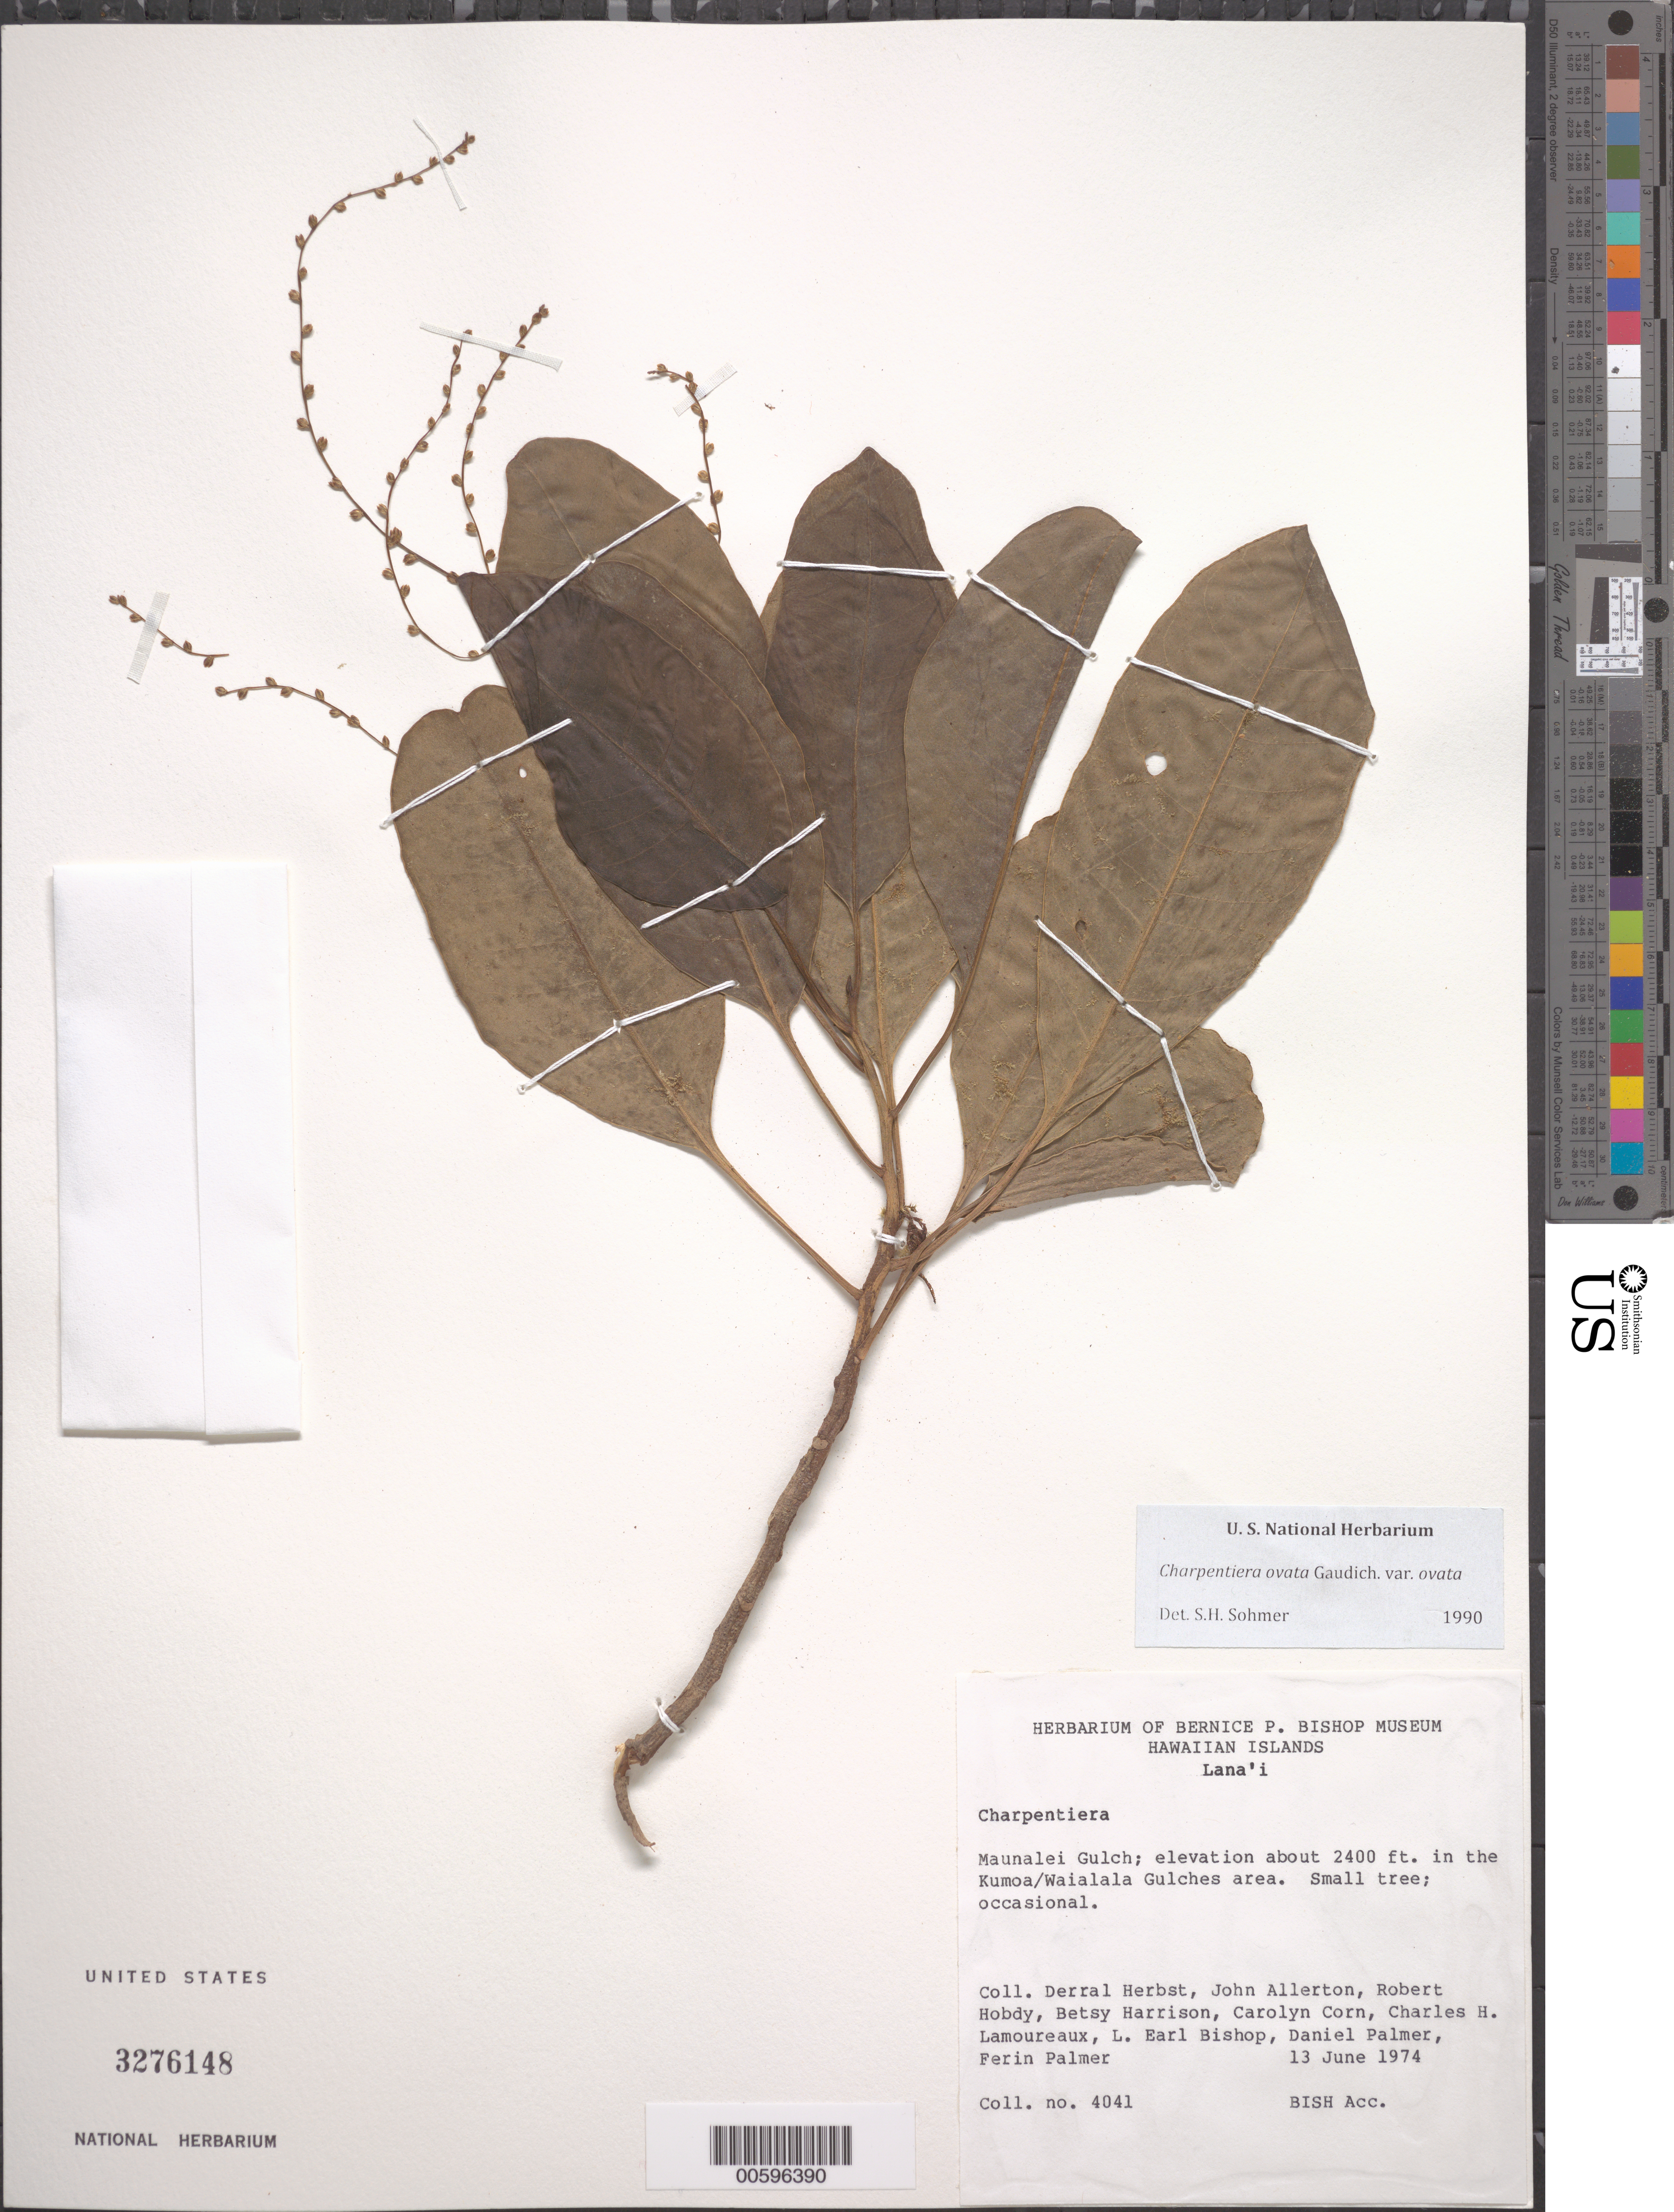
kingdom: Plantae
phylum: Tracheophyta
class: Magnoliopsida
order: Caryophyllales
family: Amaranthaceae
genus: Charpentiera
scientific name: Charpentiera ovata var. ovata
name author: Gaudich.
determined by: Sohmer, S. H.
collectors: D. R. Herbst, J. Allerton, R. Hobdy, B. Harrison & Corn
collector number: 4041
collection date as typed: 13 Jun 1974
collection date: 1974-06-13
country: United States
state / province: Hawaii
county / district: Maui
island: Lana'i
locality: Maunalei Gulch, in the Kumoa/Waialala Gulches area.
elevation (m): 732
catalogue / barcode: US 3276148